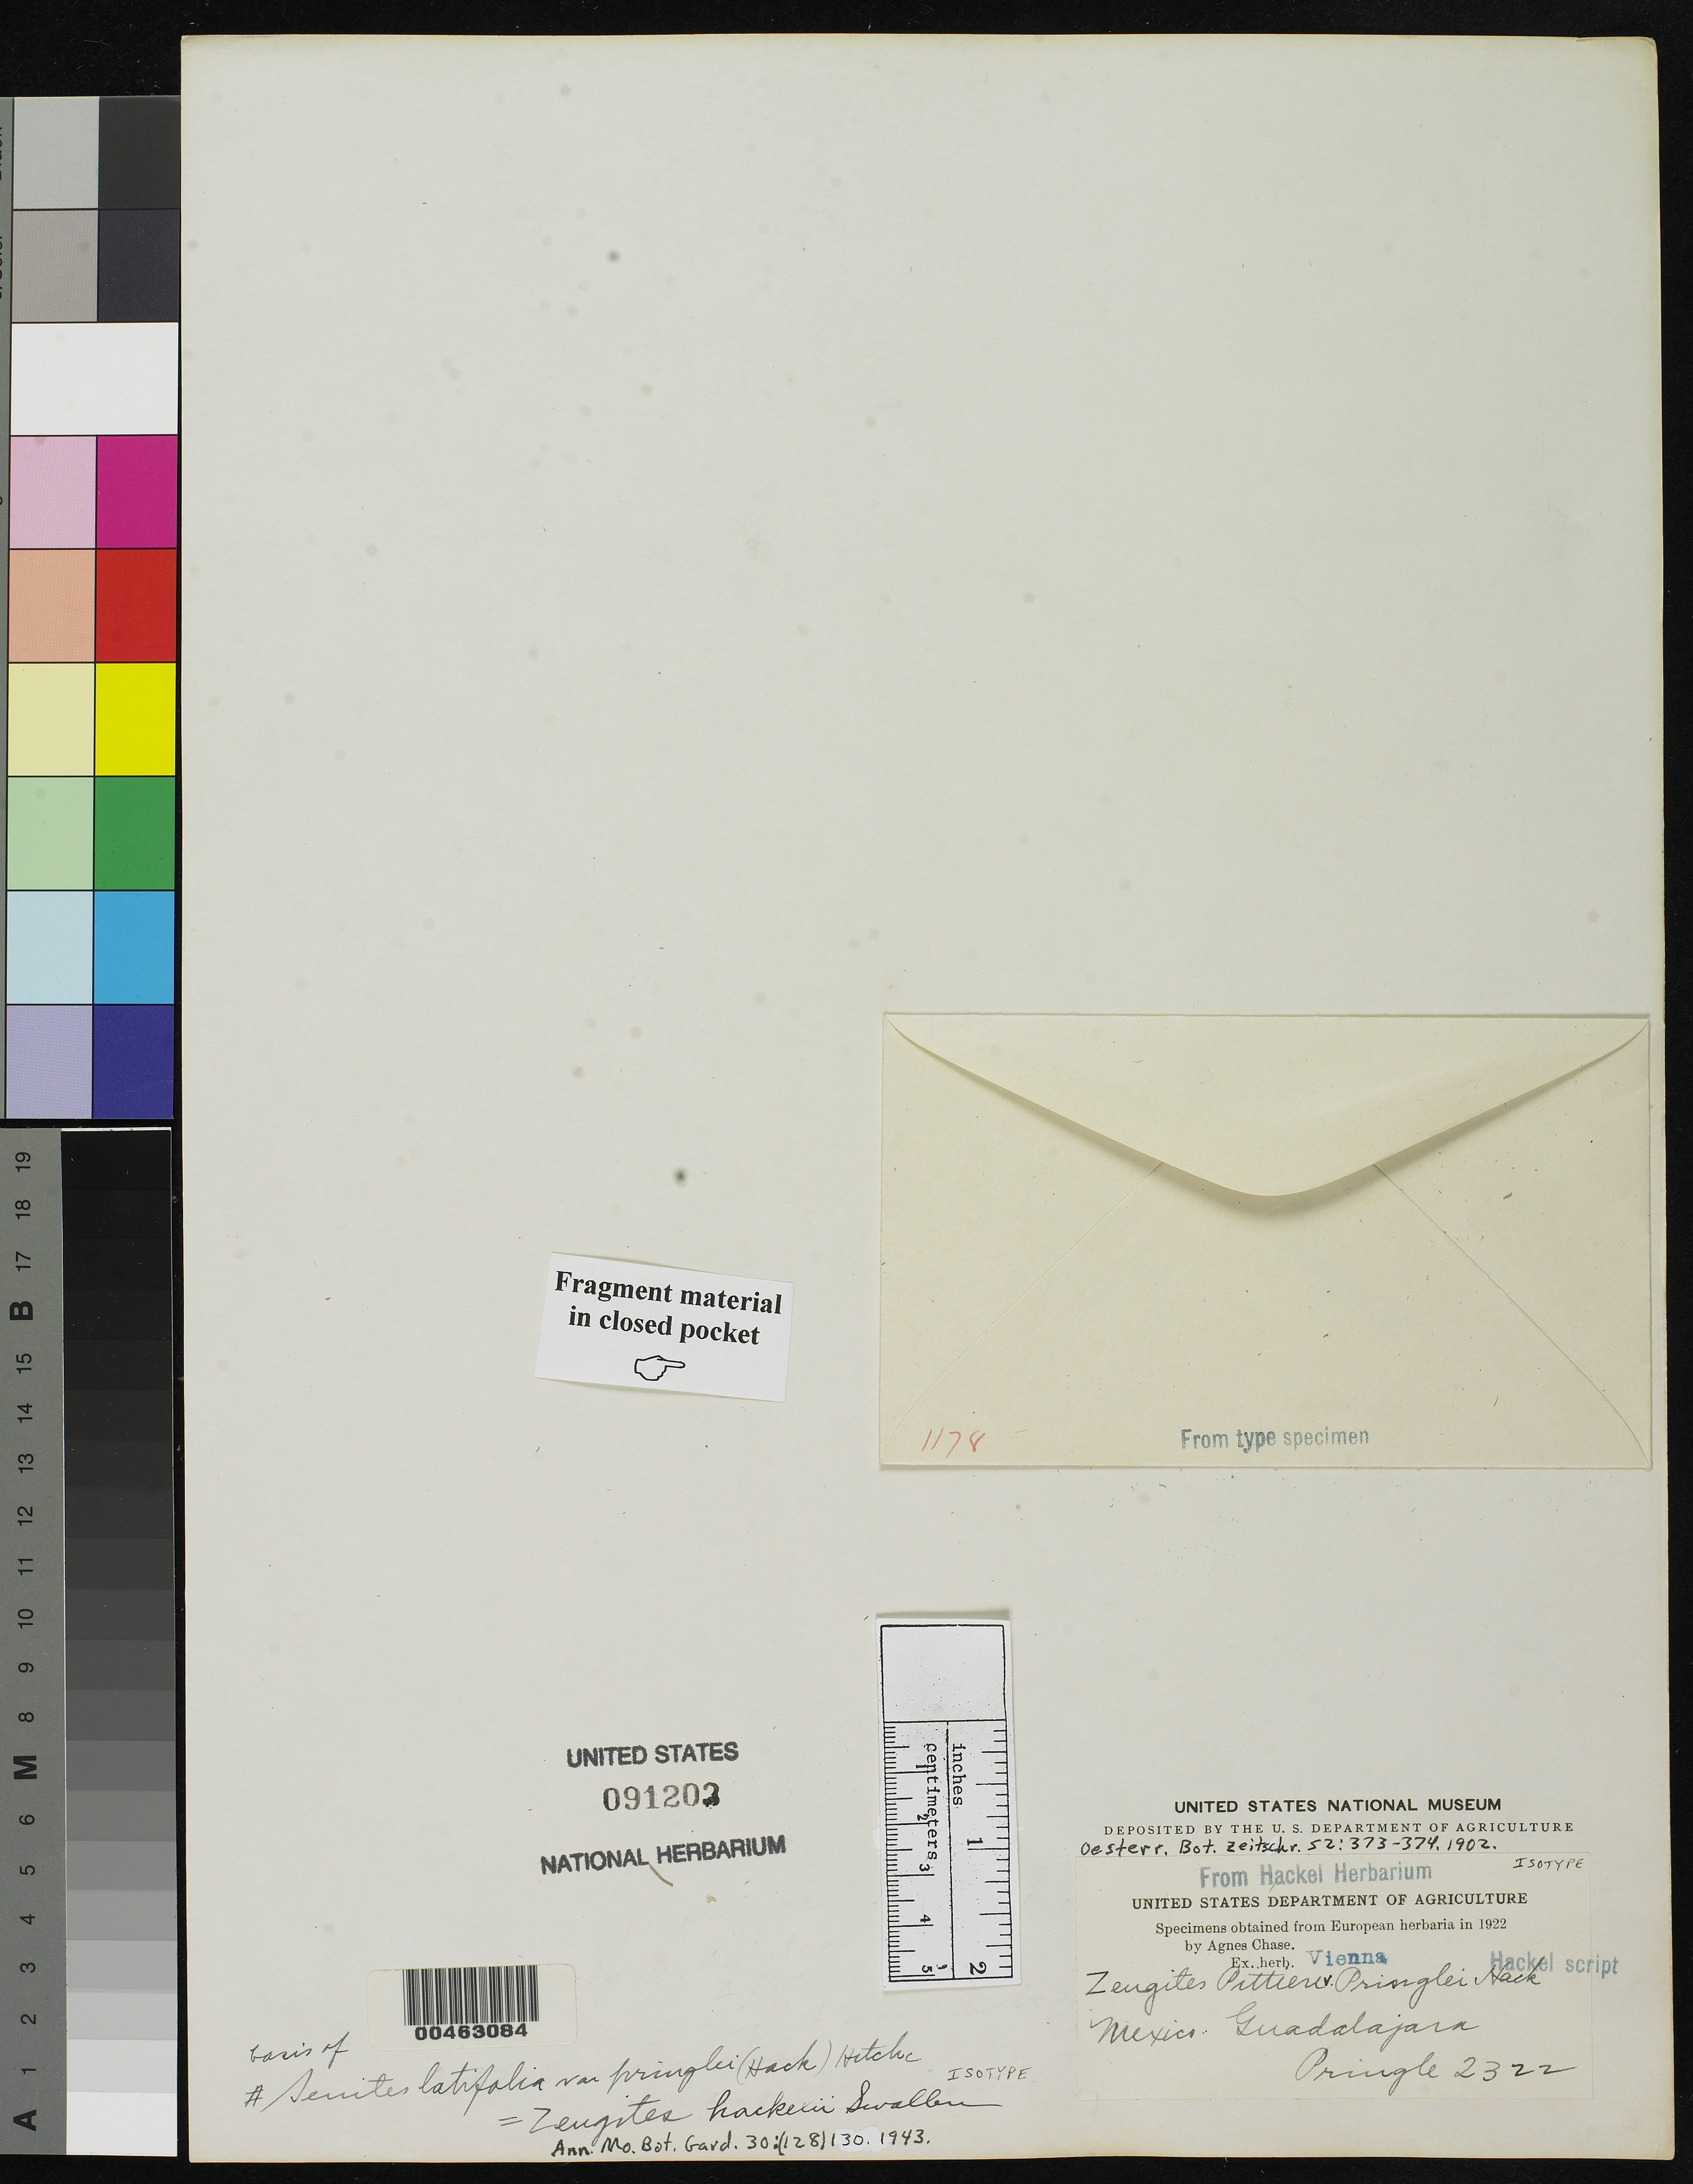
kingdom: Plantae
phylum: Tracheophyta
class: Liliopsida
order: Poales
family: Poaceae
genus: Zeugites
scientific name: Zeugites pittieri var. pringlei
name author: Hack.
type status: Isotype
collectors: C. G. Pringle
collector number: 2322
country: Mexico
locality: Guadalajara.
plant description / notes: Also an isotype of Zeugites hackelii Swallen, nom. nov. (non Z. pringlei Scribn.).; Also an isotype of Zeugites pittieri var. pringlei Hack. (non Z. pringlei Scribn.).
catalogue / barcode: US 91203